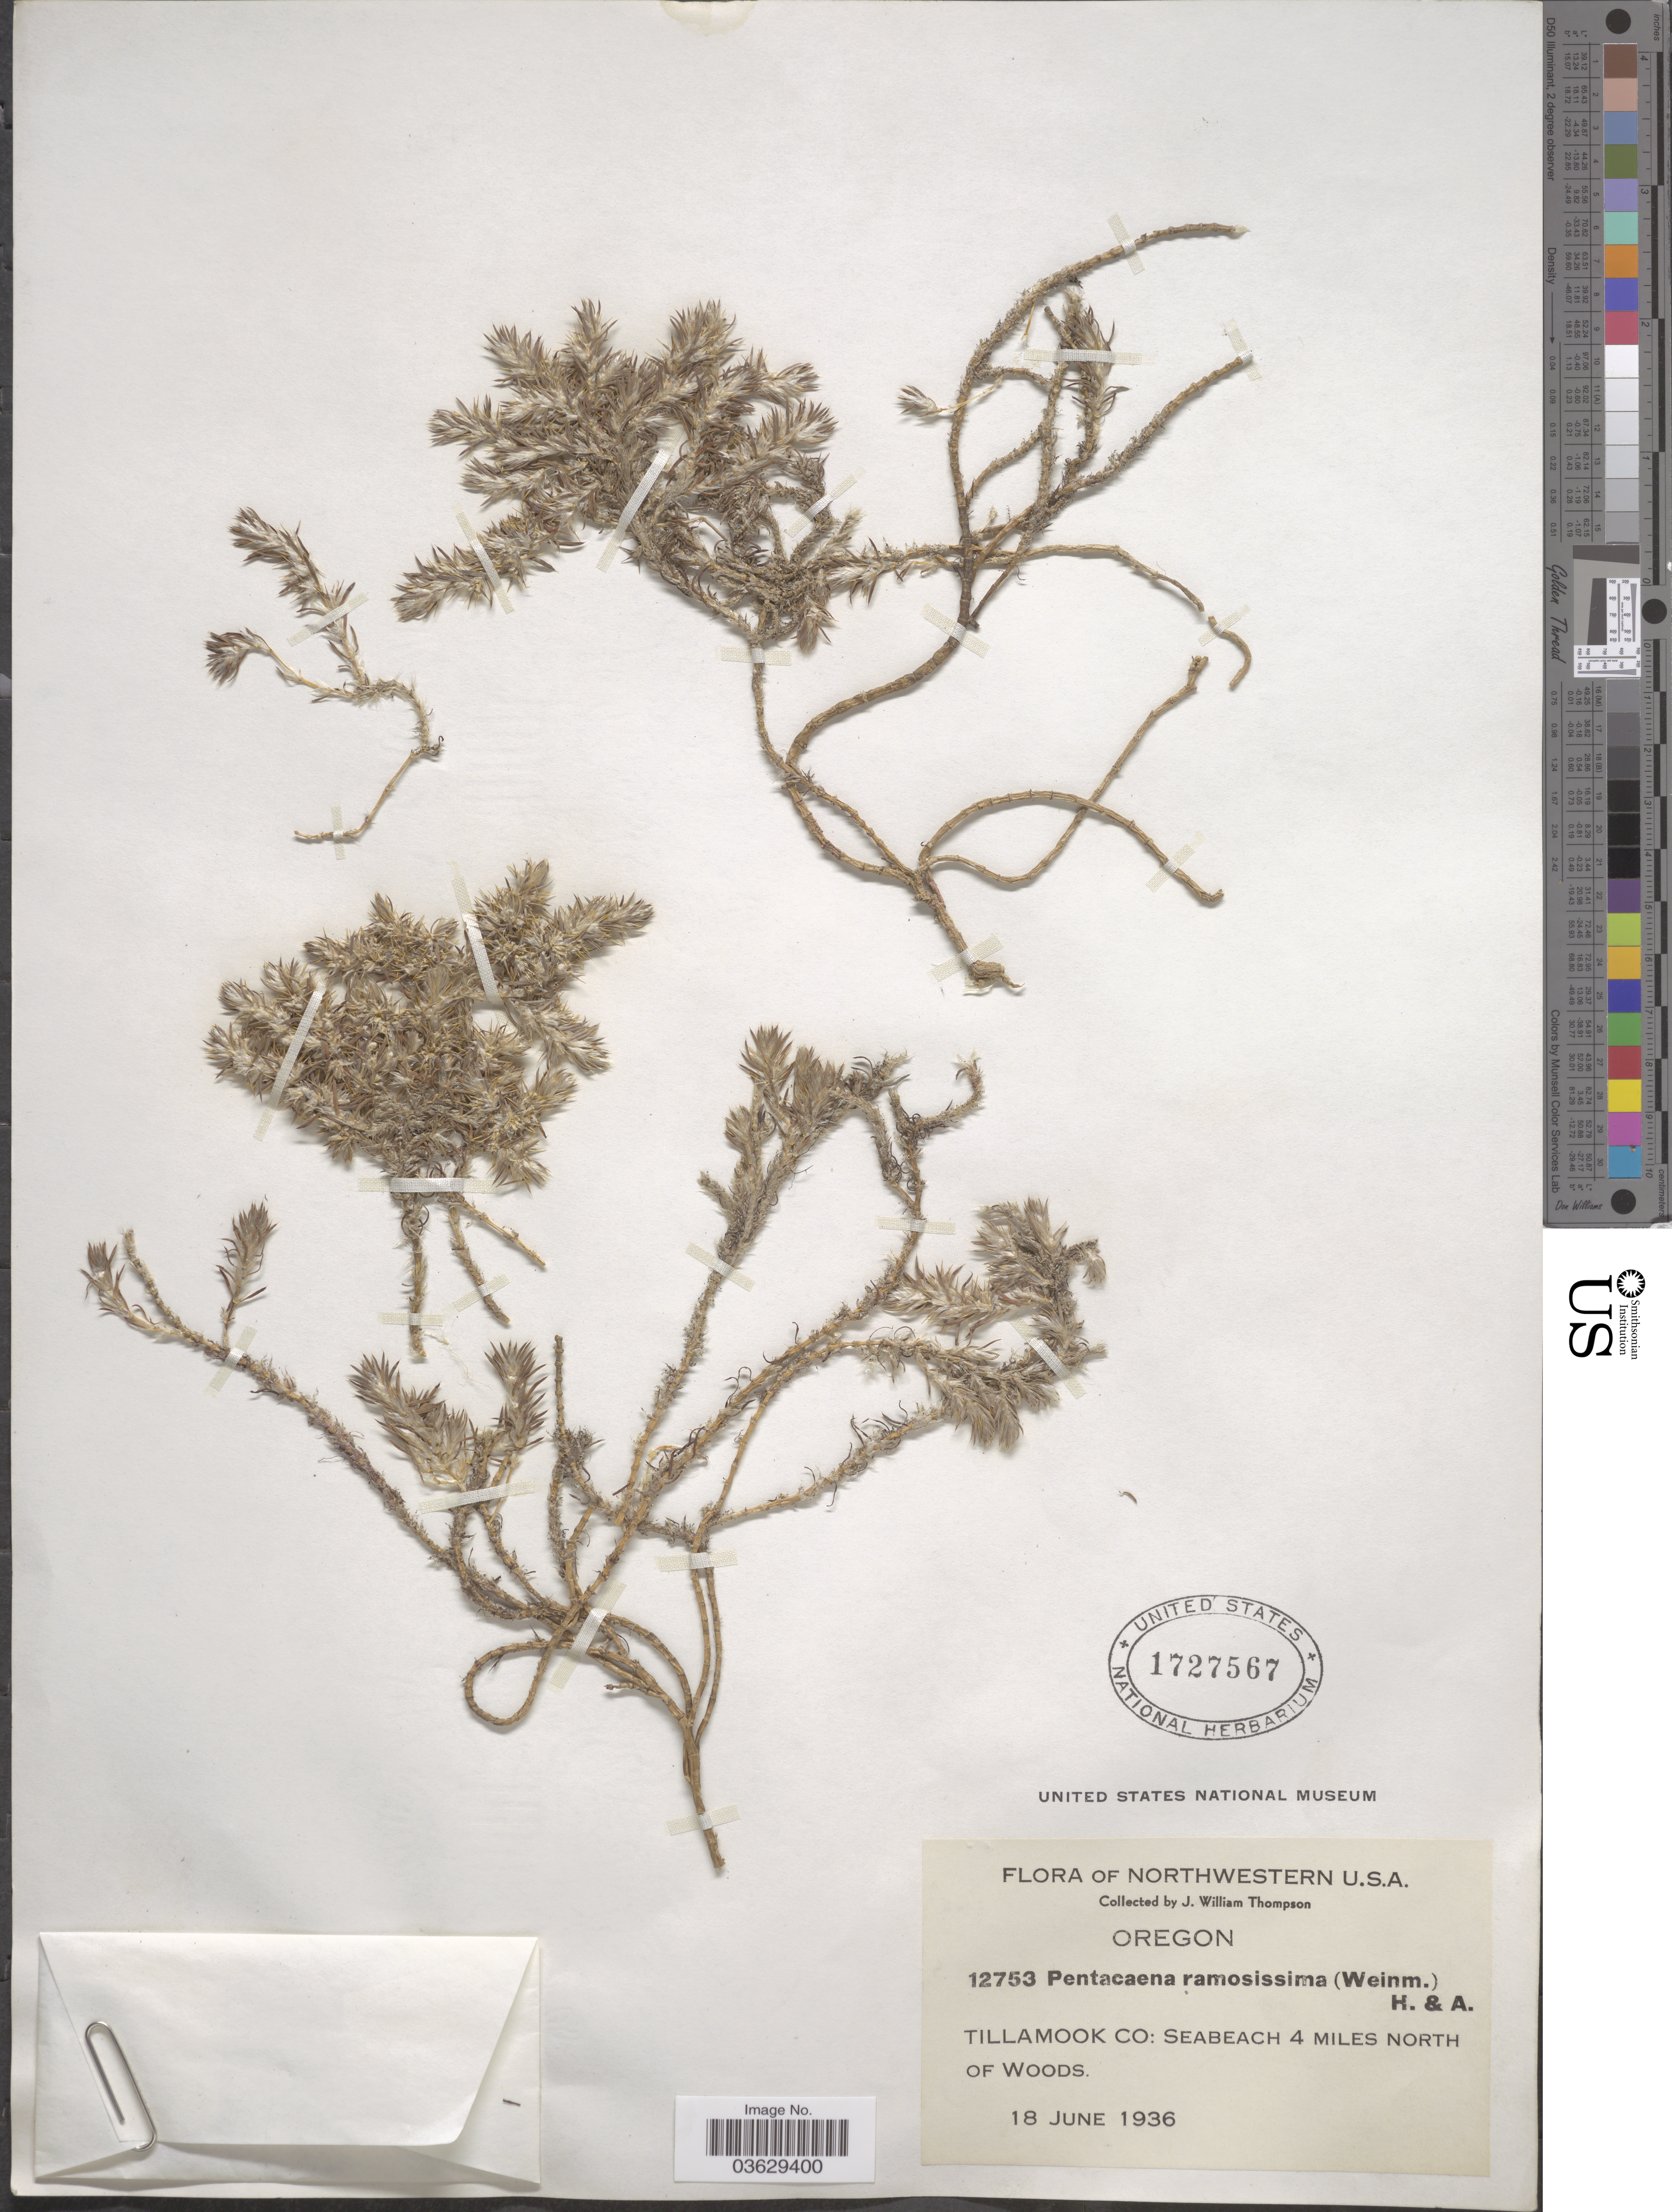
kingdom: Plantae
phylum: Tracheophyta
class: Magnoliopsida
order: Caryophyllales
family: Caryophyllaceae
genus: Cardionema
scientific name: Cardionema ramosissimum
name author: (Weinm.) A. Nelson & J.F. Macbr.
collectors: J. W. Thompson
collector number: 12753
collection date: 1936-06-18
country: United States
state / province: Oregon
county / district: Tillamook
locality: Northwestern U.S.A. Tillamook Co: Seabeach 4 miles north of woods.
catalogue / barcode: US 1727567